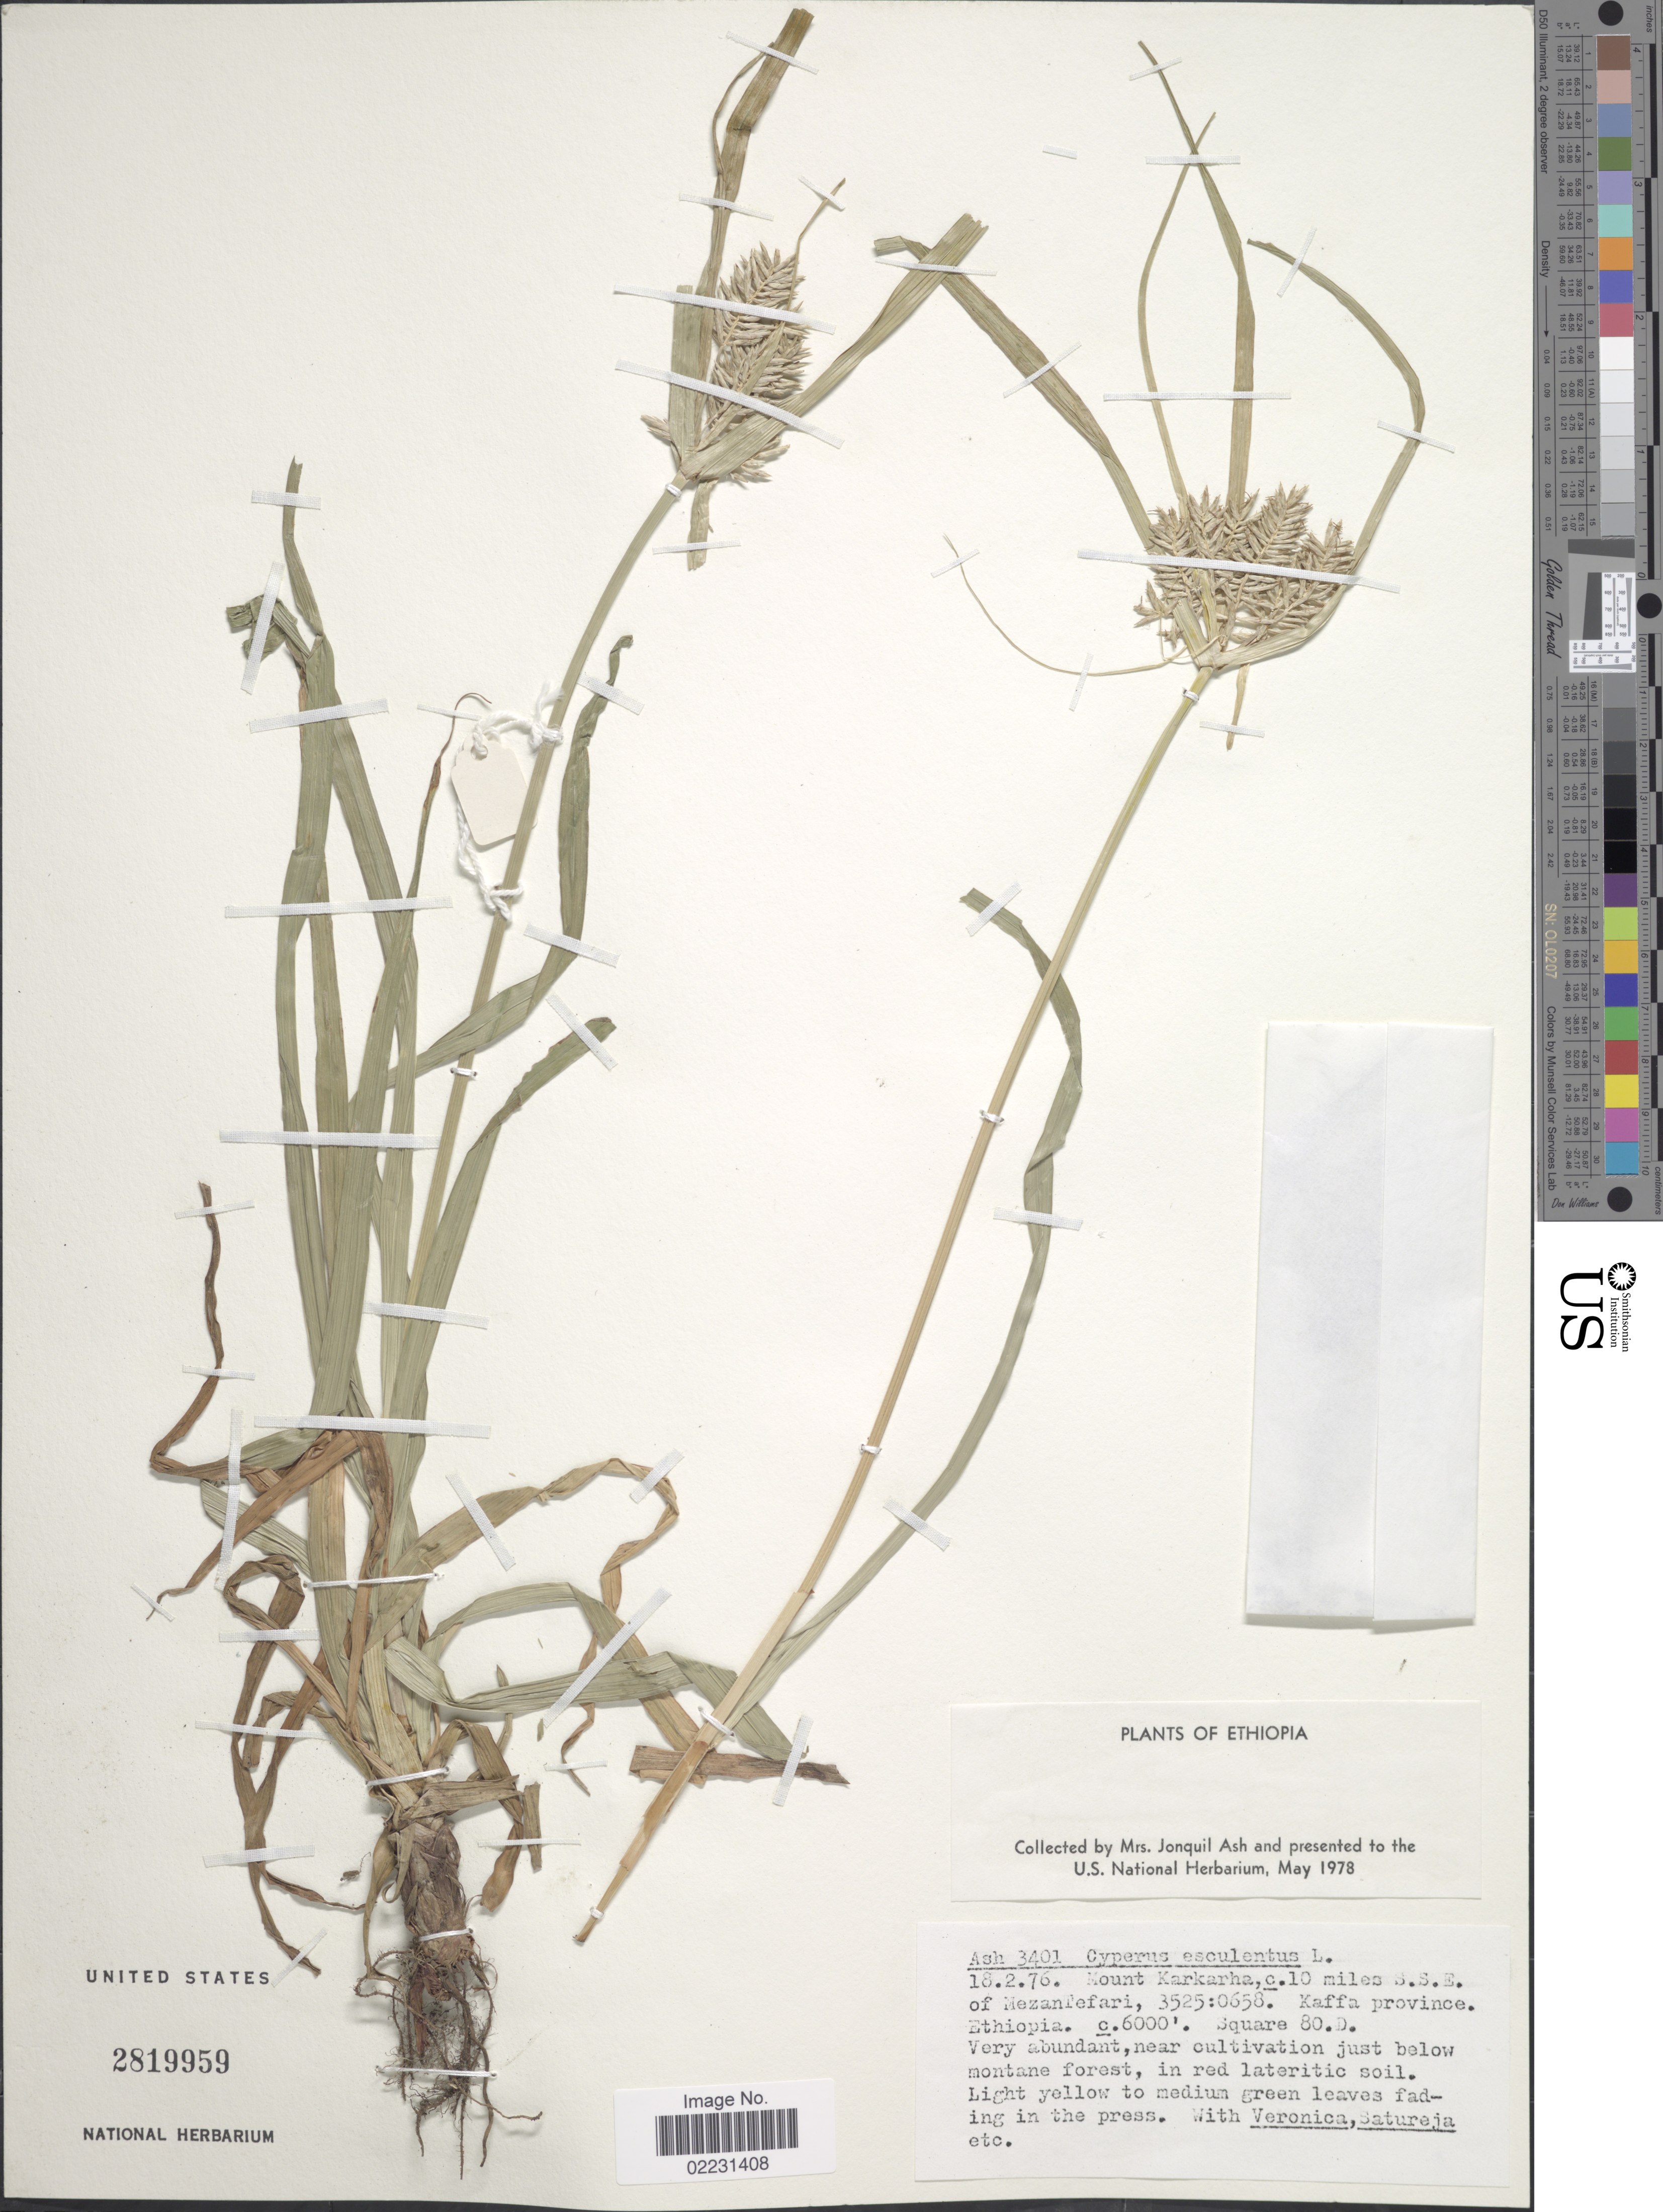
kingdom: Plantae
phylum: Tracheophyta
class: Liliopsida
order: Poales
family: Cyperaceae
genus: Cyperus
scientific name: Cyperus esculentus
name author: L.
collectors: -. Ash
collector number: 3401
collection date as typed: Transcribed d/m/y: 18/2/76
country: Ethiopia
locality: Mount Karkarka, c. 10 miles S.S.E. of MezanTefari, 3525: 0658, Kaffa province. Ethiopia.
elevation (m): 1829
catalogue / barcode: US 2819959